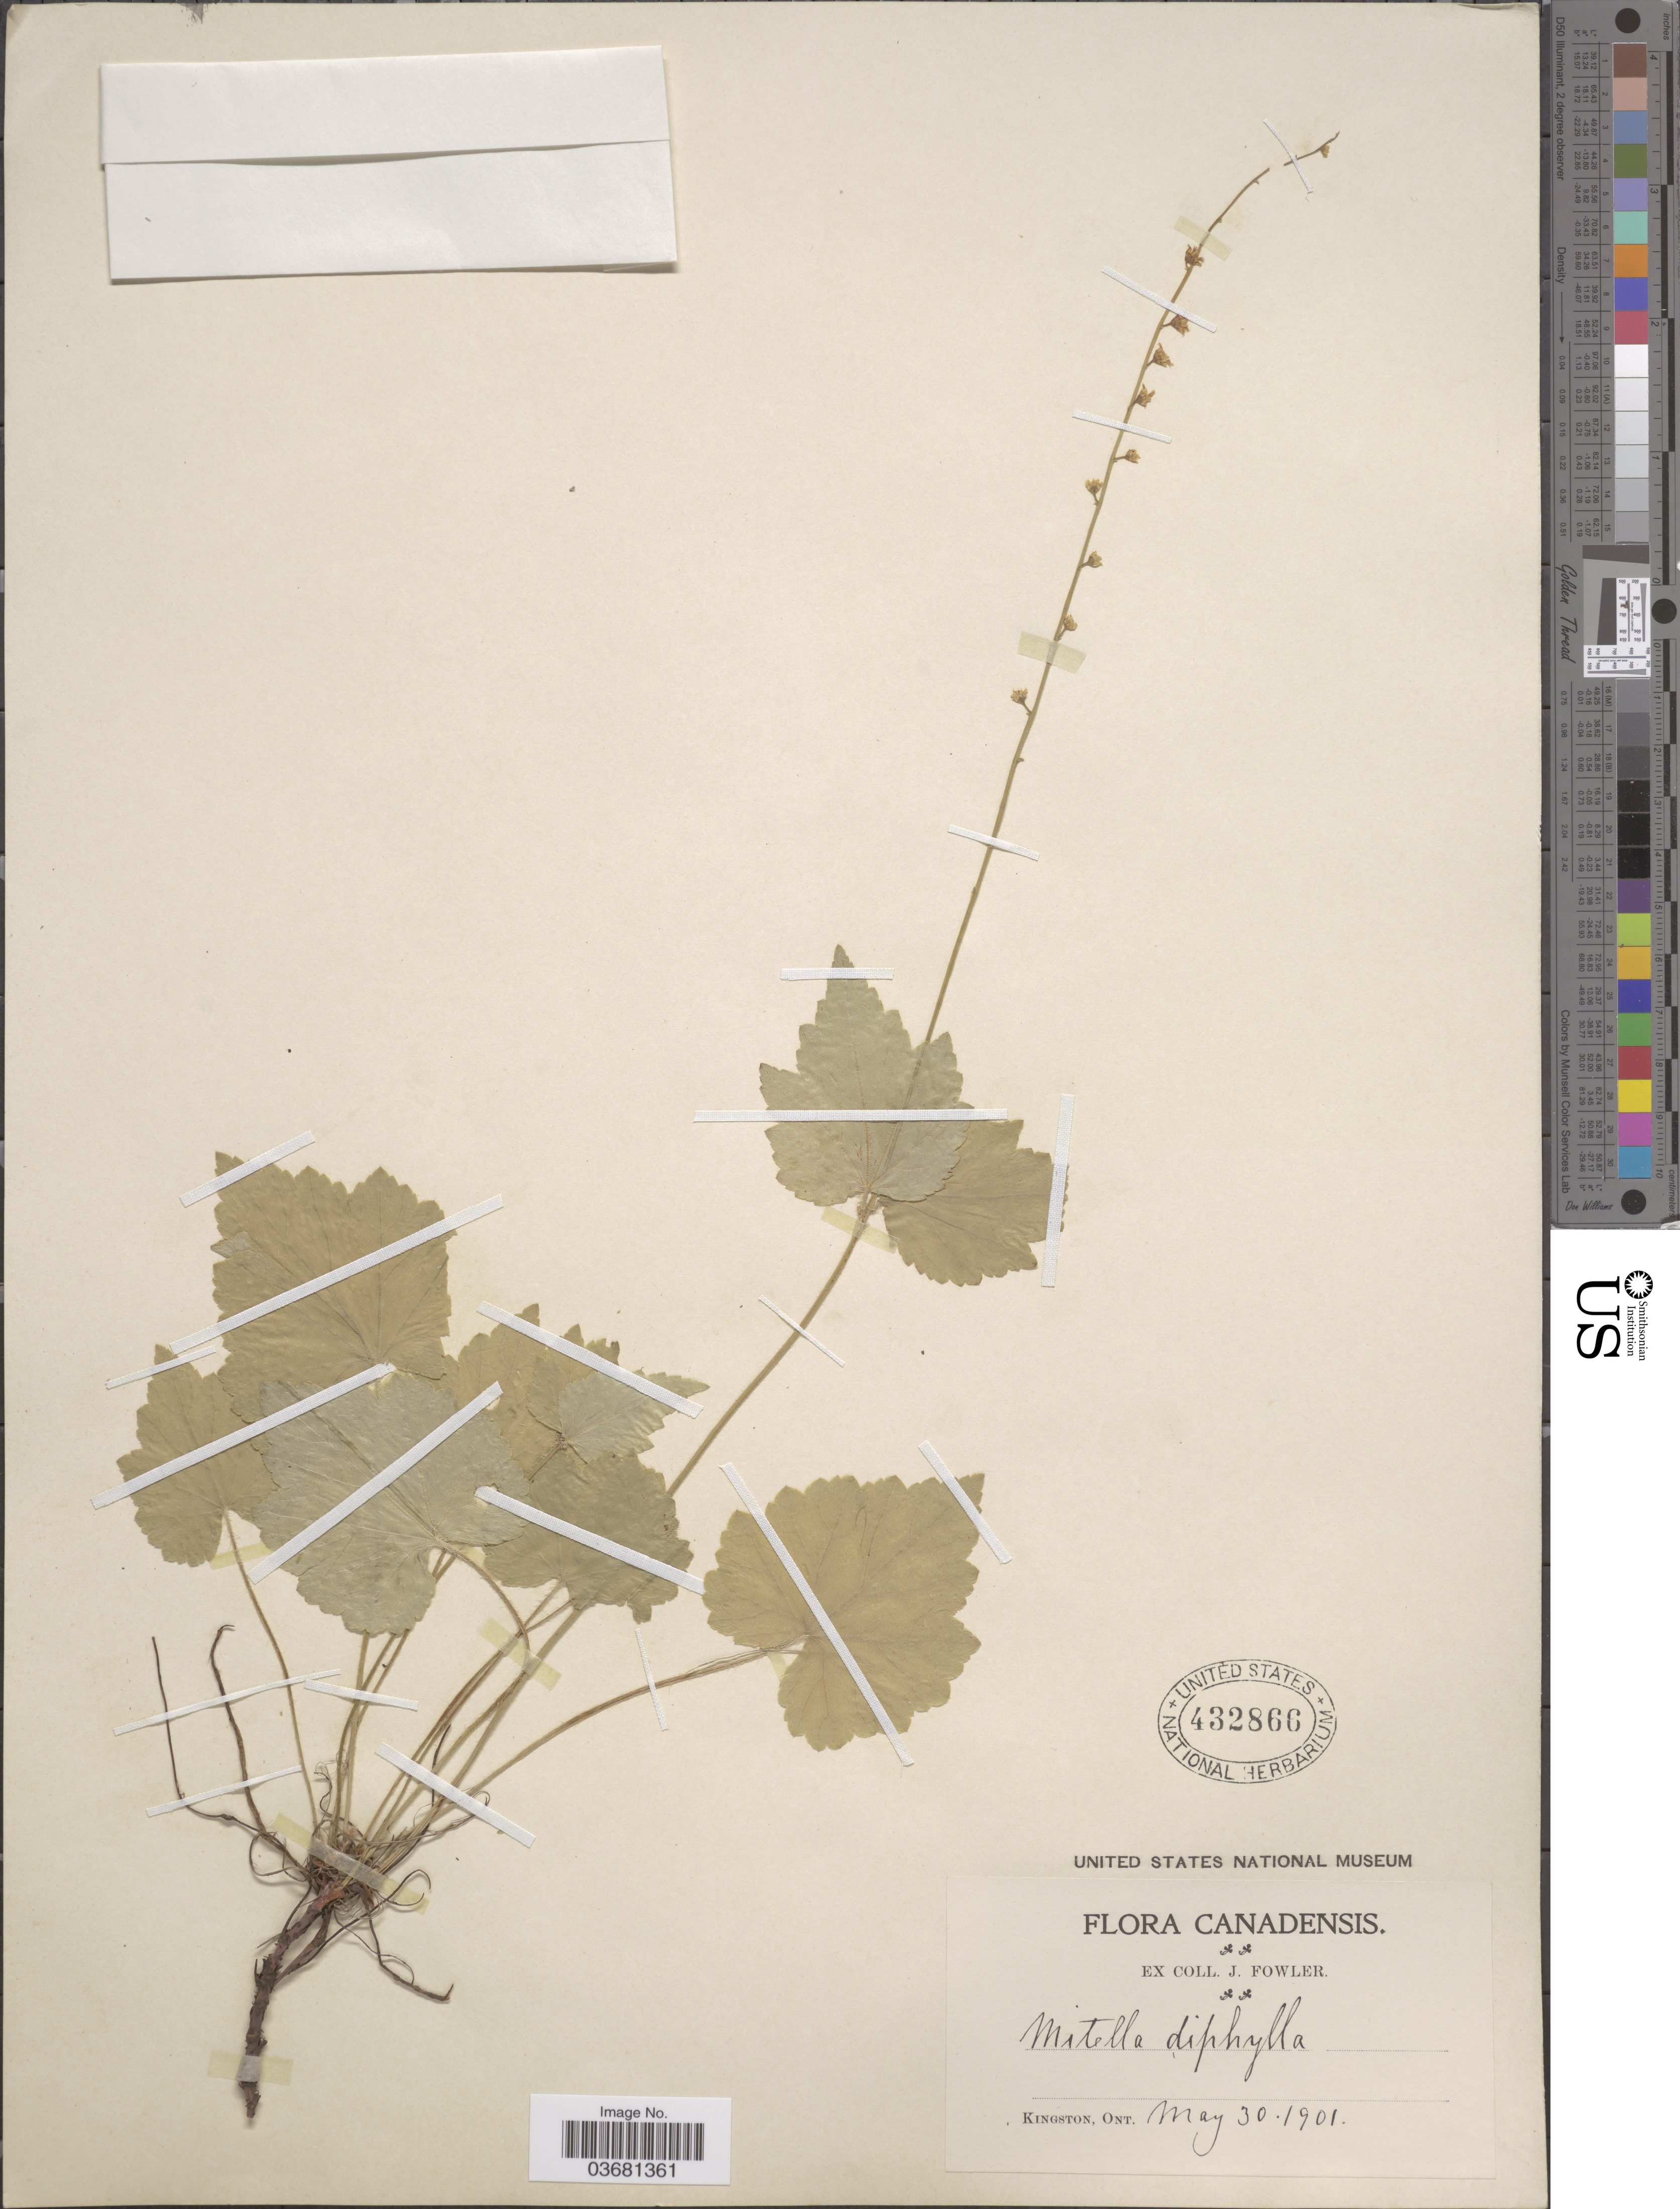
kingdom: Plantae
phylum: Tracheophyta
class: Magnoliopsida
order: Saxifragales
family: Saxifragaceae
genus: Mitella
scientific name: Mitella diphylla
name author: L.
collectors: J. Fowler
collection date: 1901-05-30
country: Canada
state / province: Ontario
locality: Canadensis. Kingston.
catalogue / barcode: US 432866